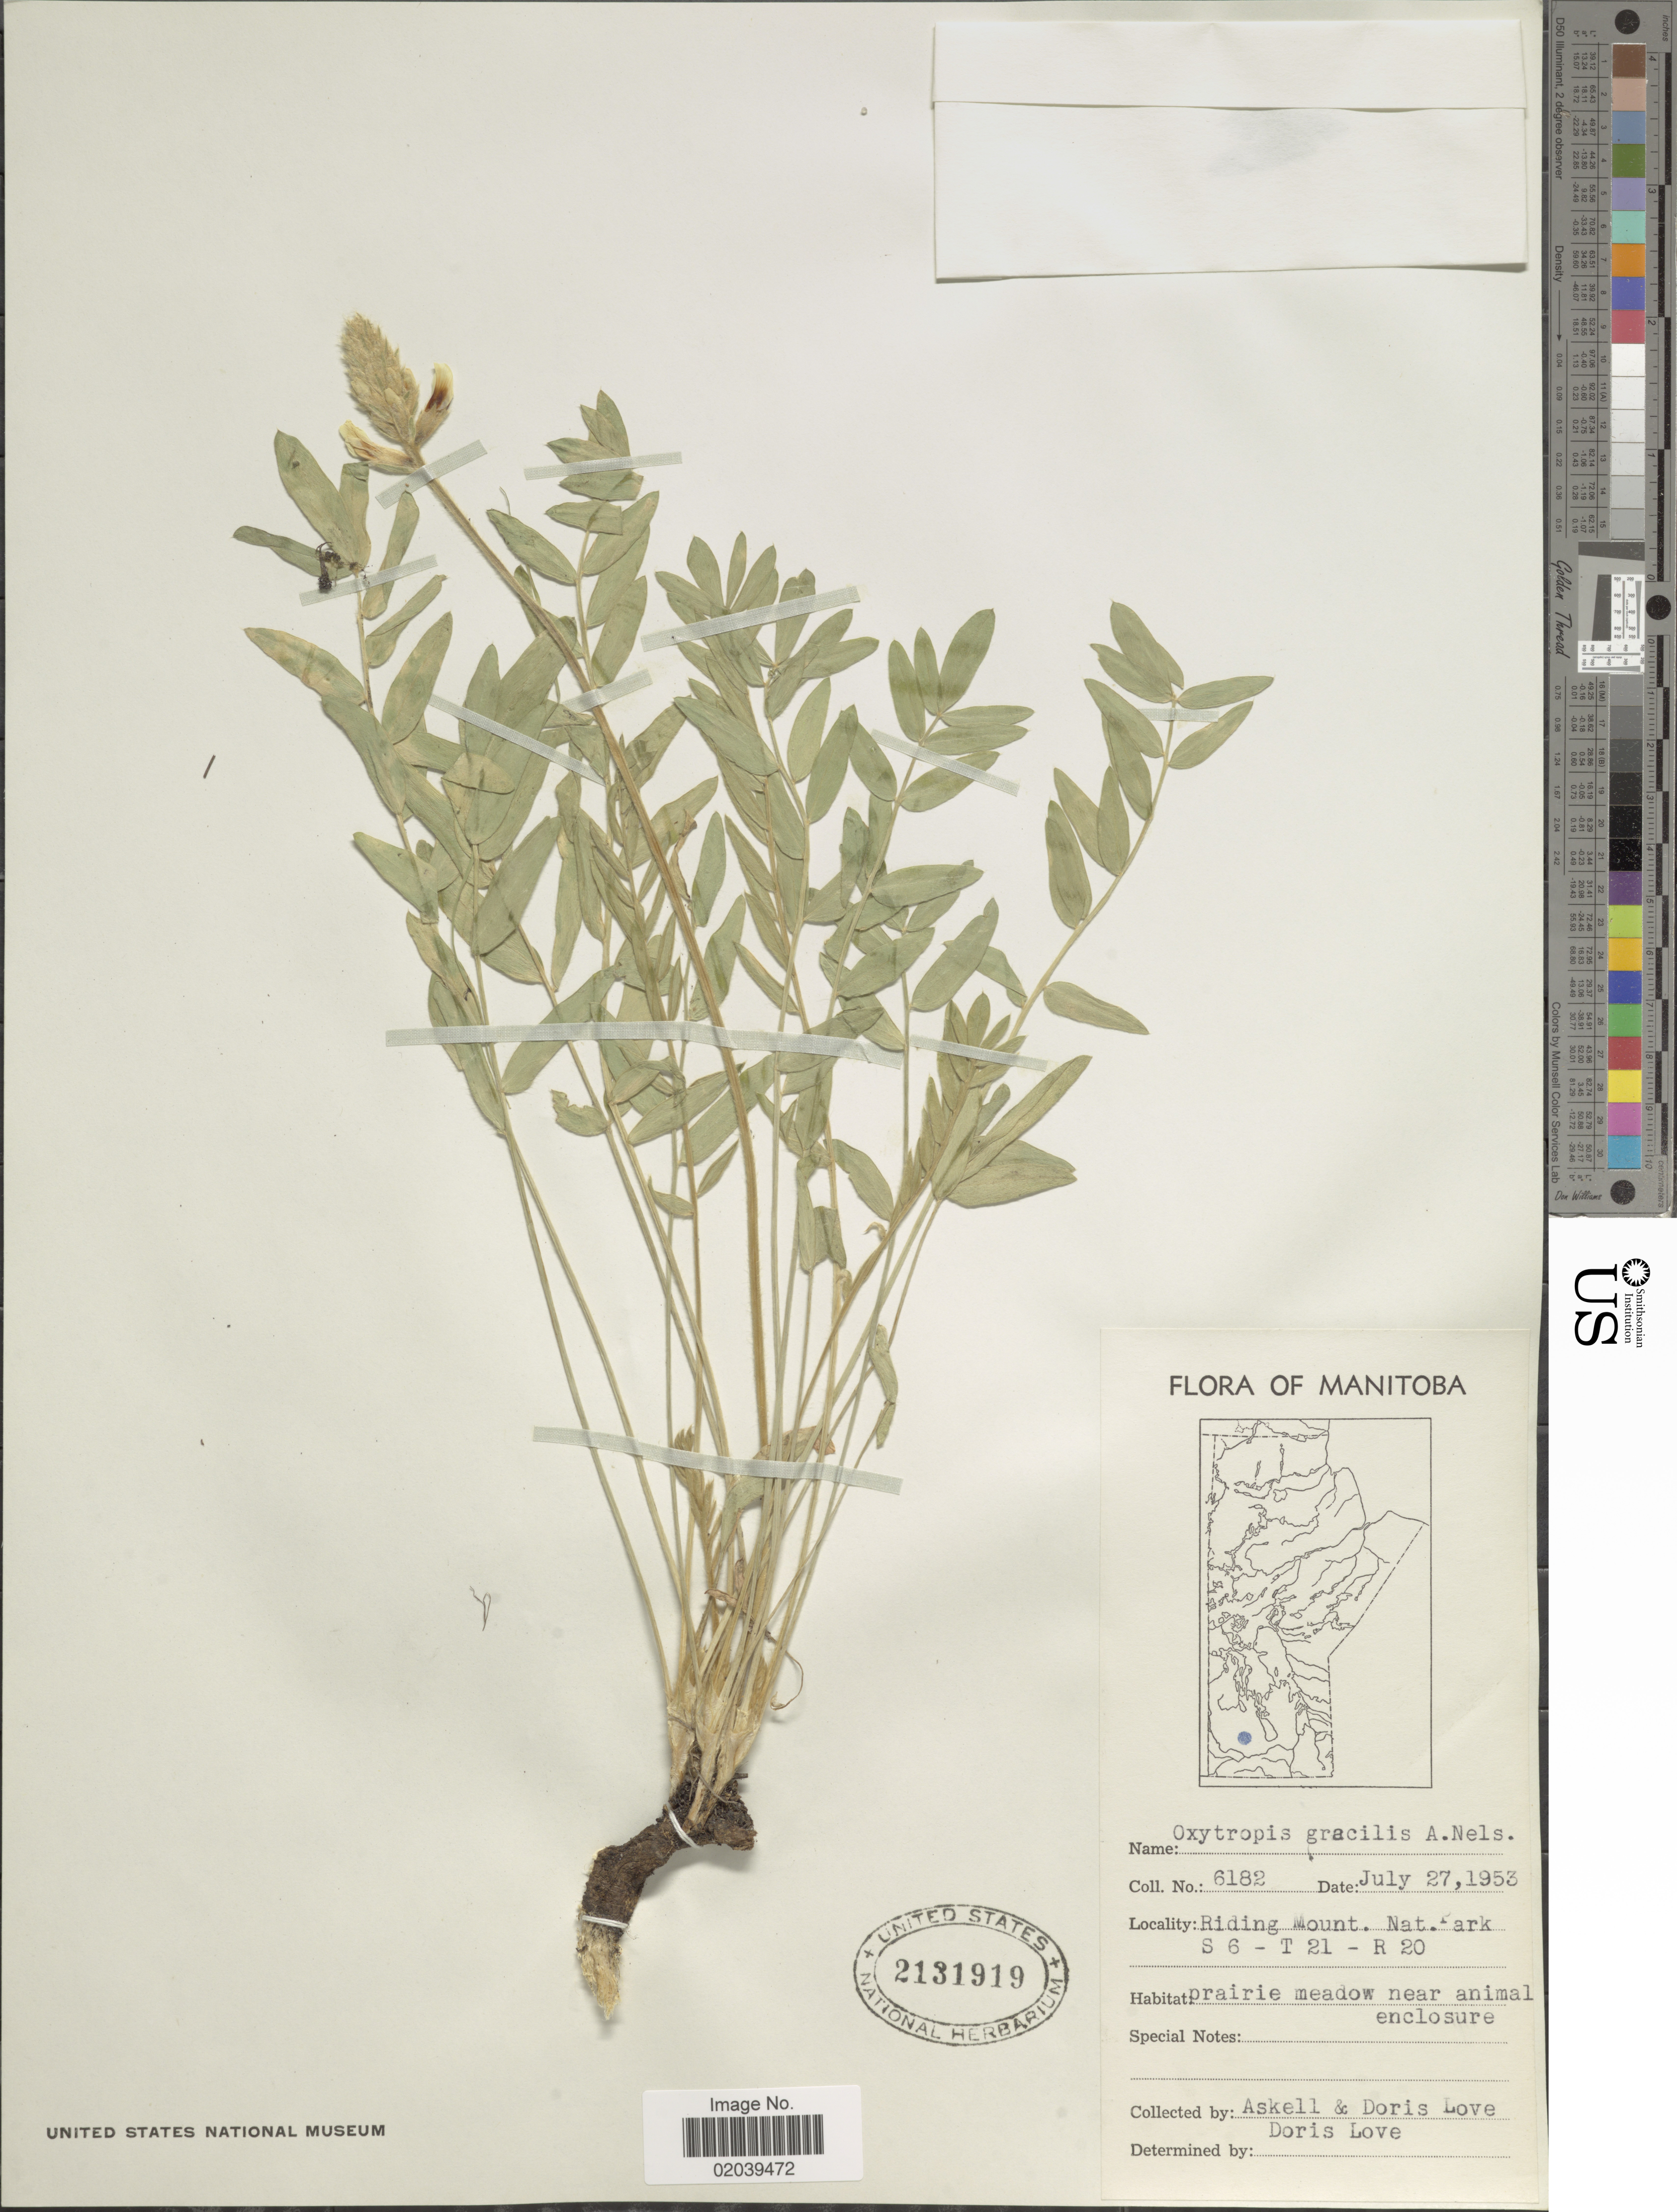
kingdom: Plantae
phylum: Tracheophyta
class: Magnoliopsida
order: Fabales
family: Fabaceae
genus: Oxytropis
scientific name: Oxytropis campestris var. gracilis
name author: (A. Nelson) Barneby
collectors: -. Askell & D. Löve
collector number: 6182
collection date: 1953-07-27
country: Canada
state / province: Manitoba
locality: Riding Mount. Nat. park S 6 - T 21 - R 20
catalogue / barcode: US 2131919